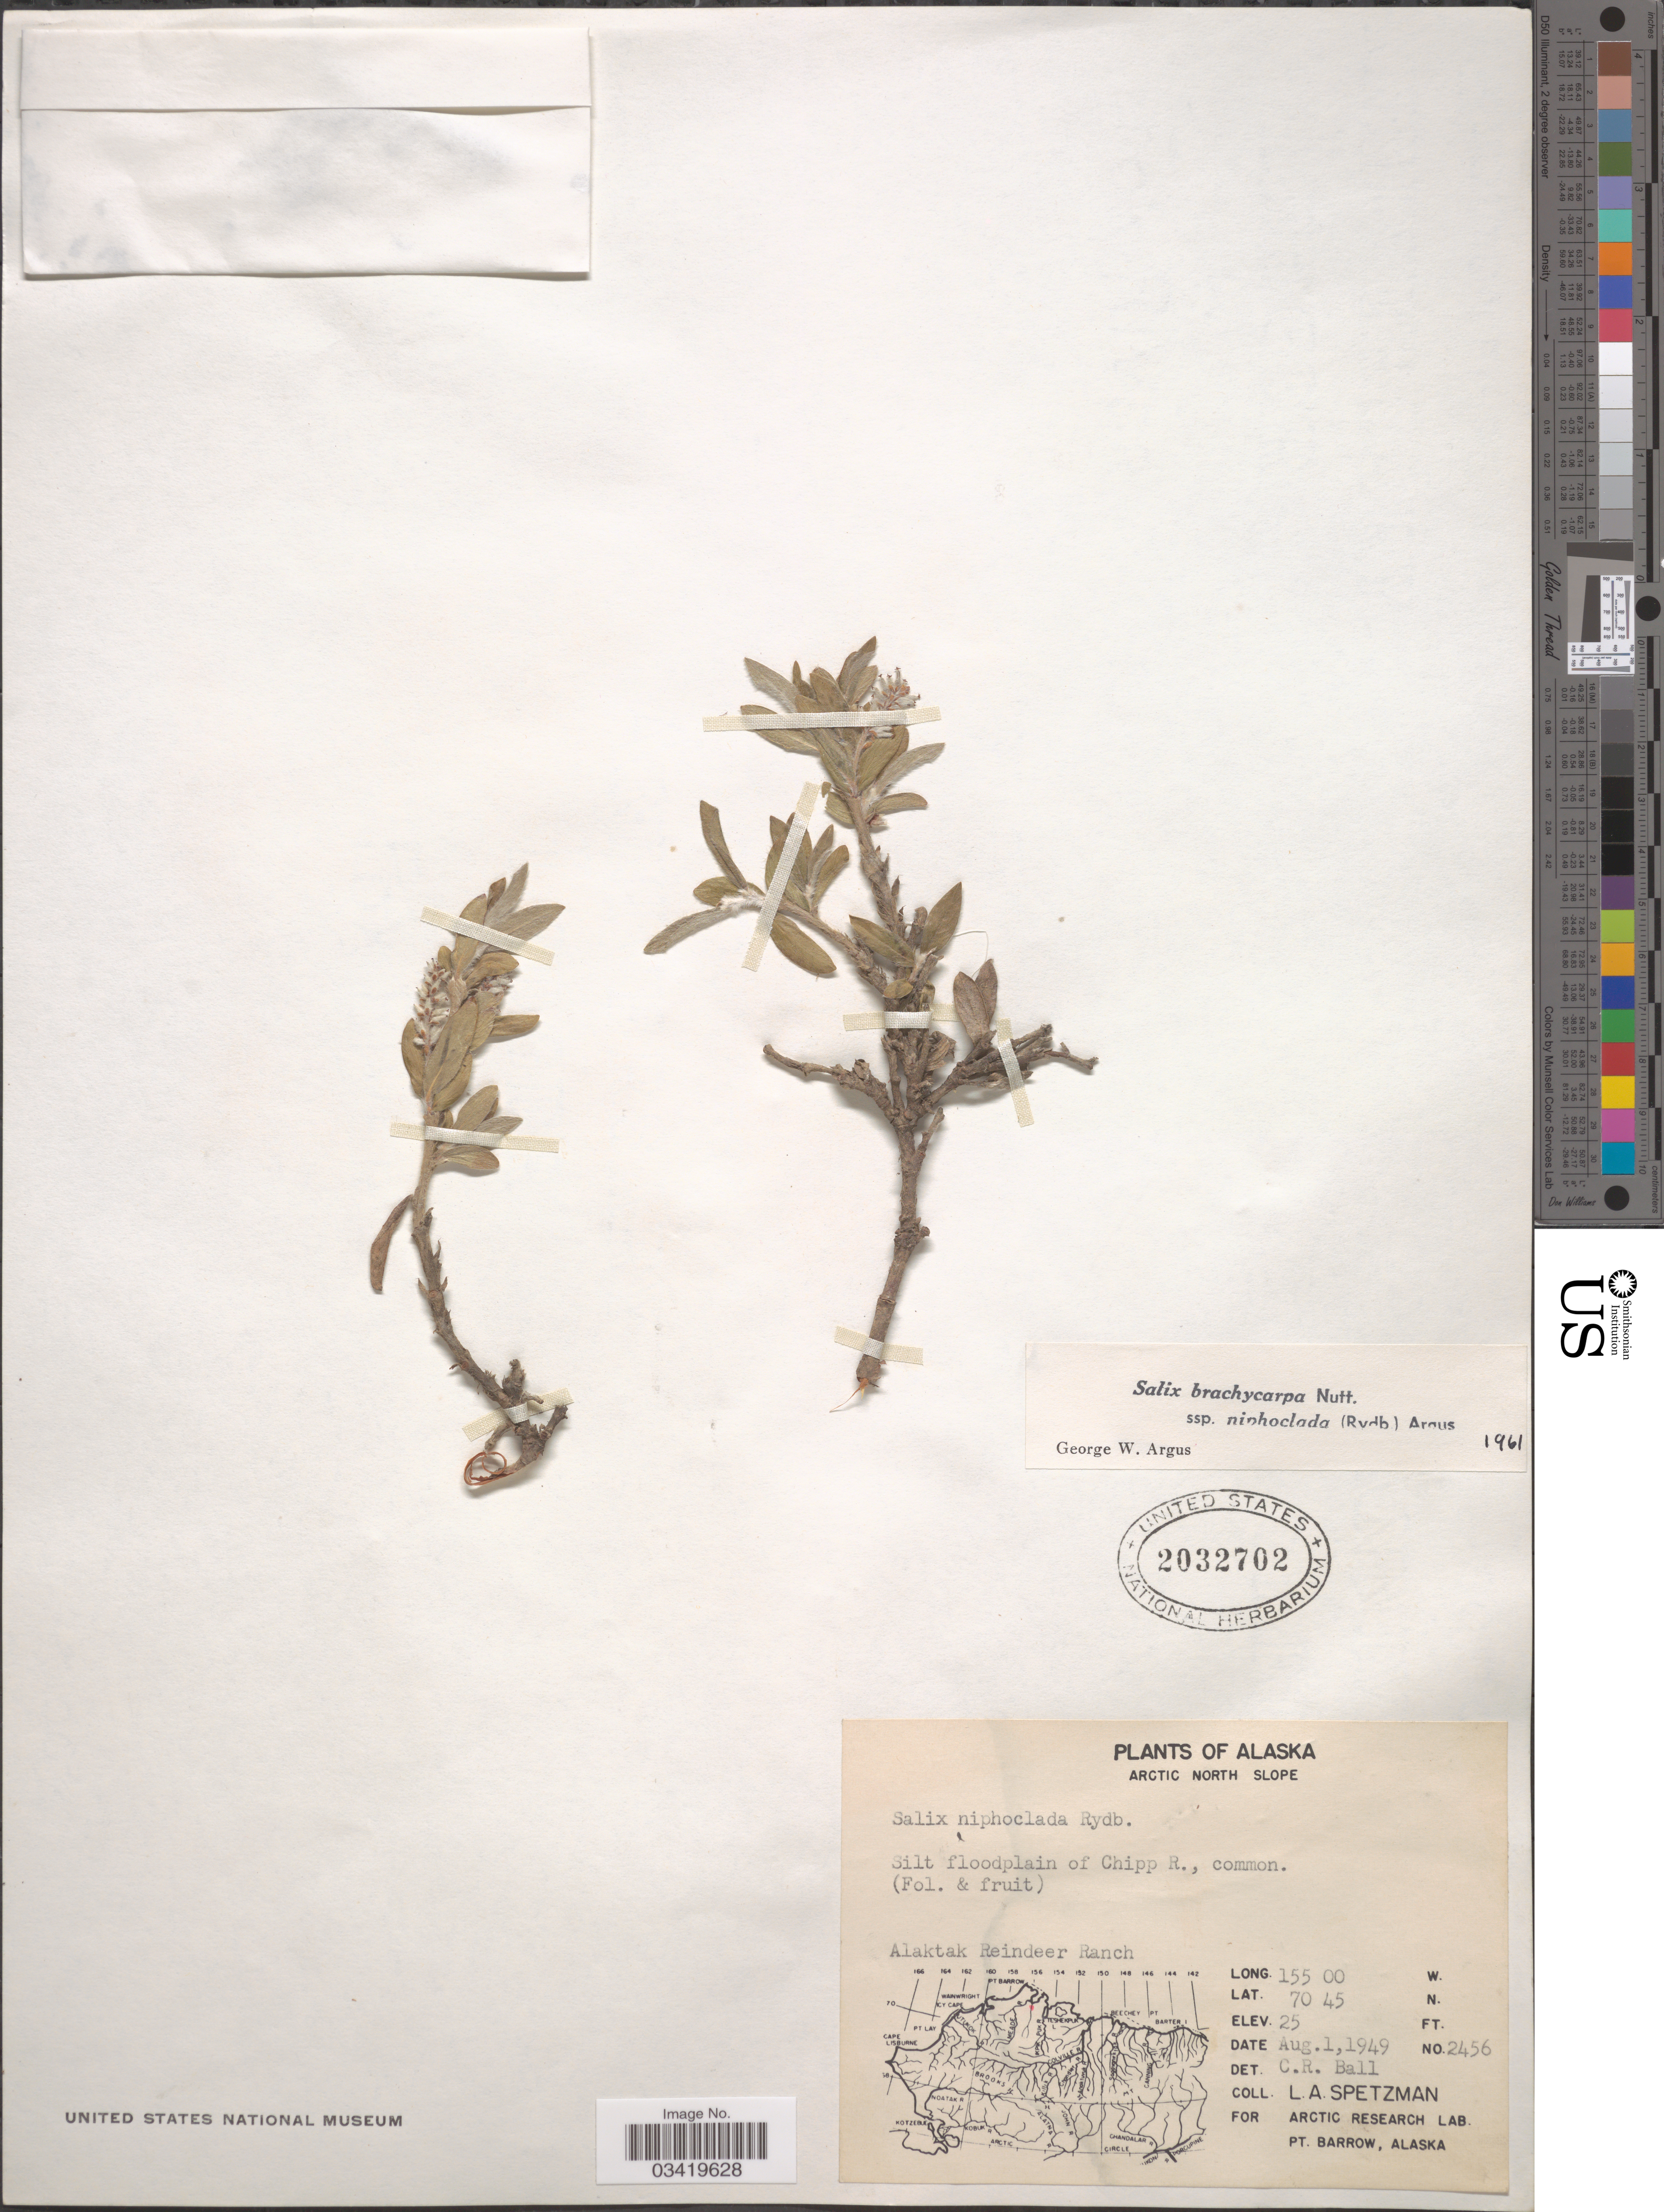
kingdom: Plantae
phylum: Tracheophyta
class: Magnoliopsida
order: Malpighiales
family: Salicaceae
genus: Salix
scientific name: Salix brachycarpa subsp. niphoclada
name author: (Rydb.) Argus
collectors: L. Spetzman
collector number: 2456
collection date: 1949-08-01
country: United States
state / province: Alaska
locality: Arctic North Slope. Alaktak Reindeer Ranch.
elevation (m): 8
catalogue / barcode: US 2032702